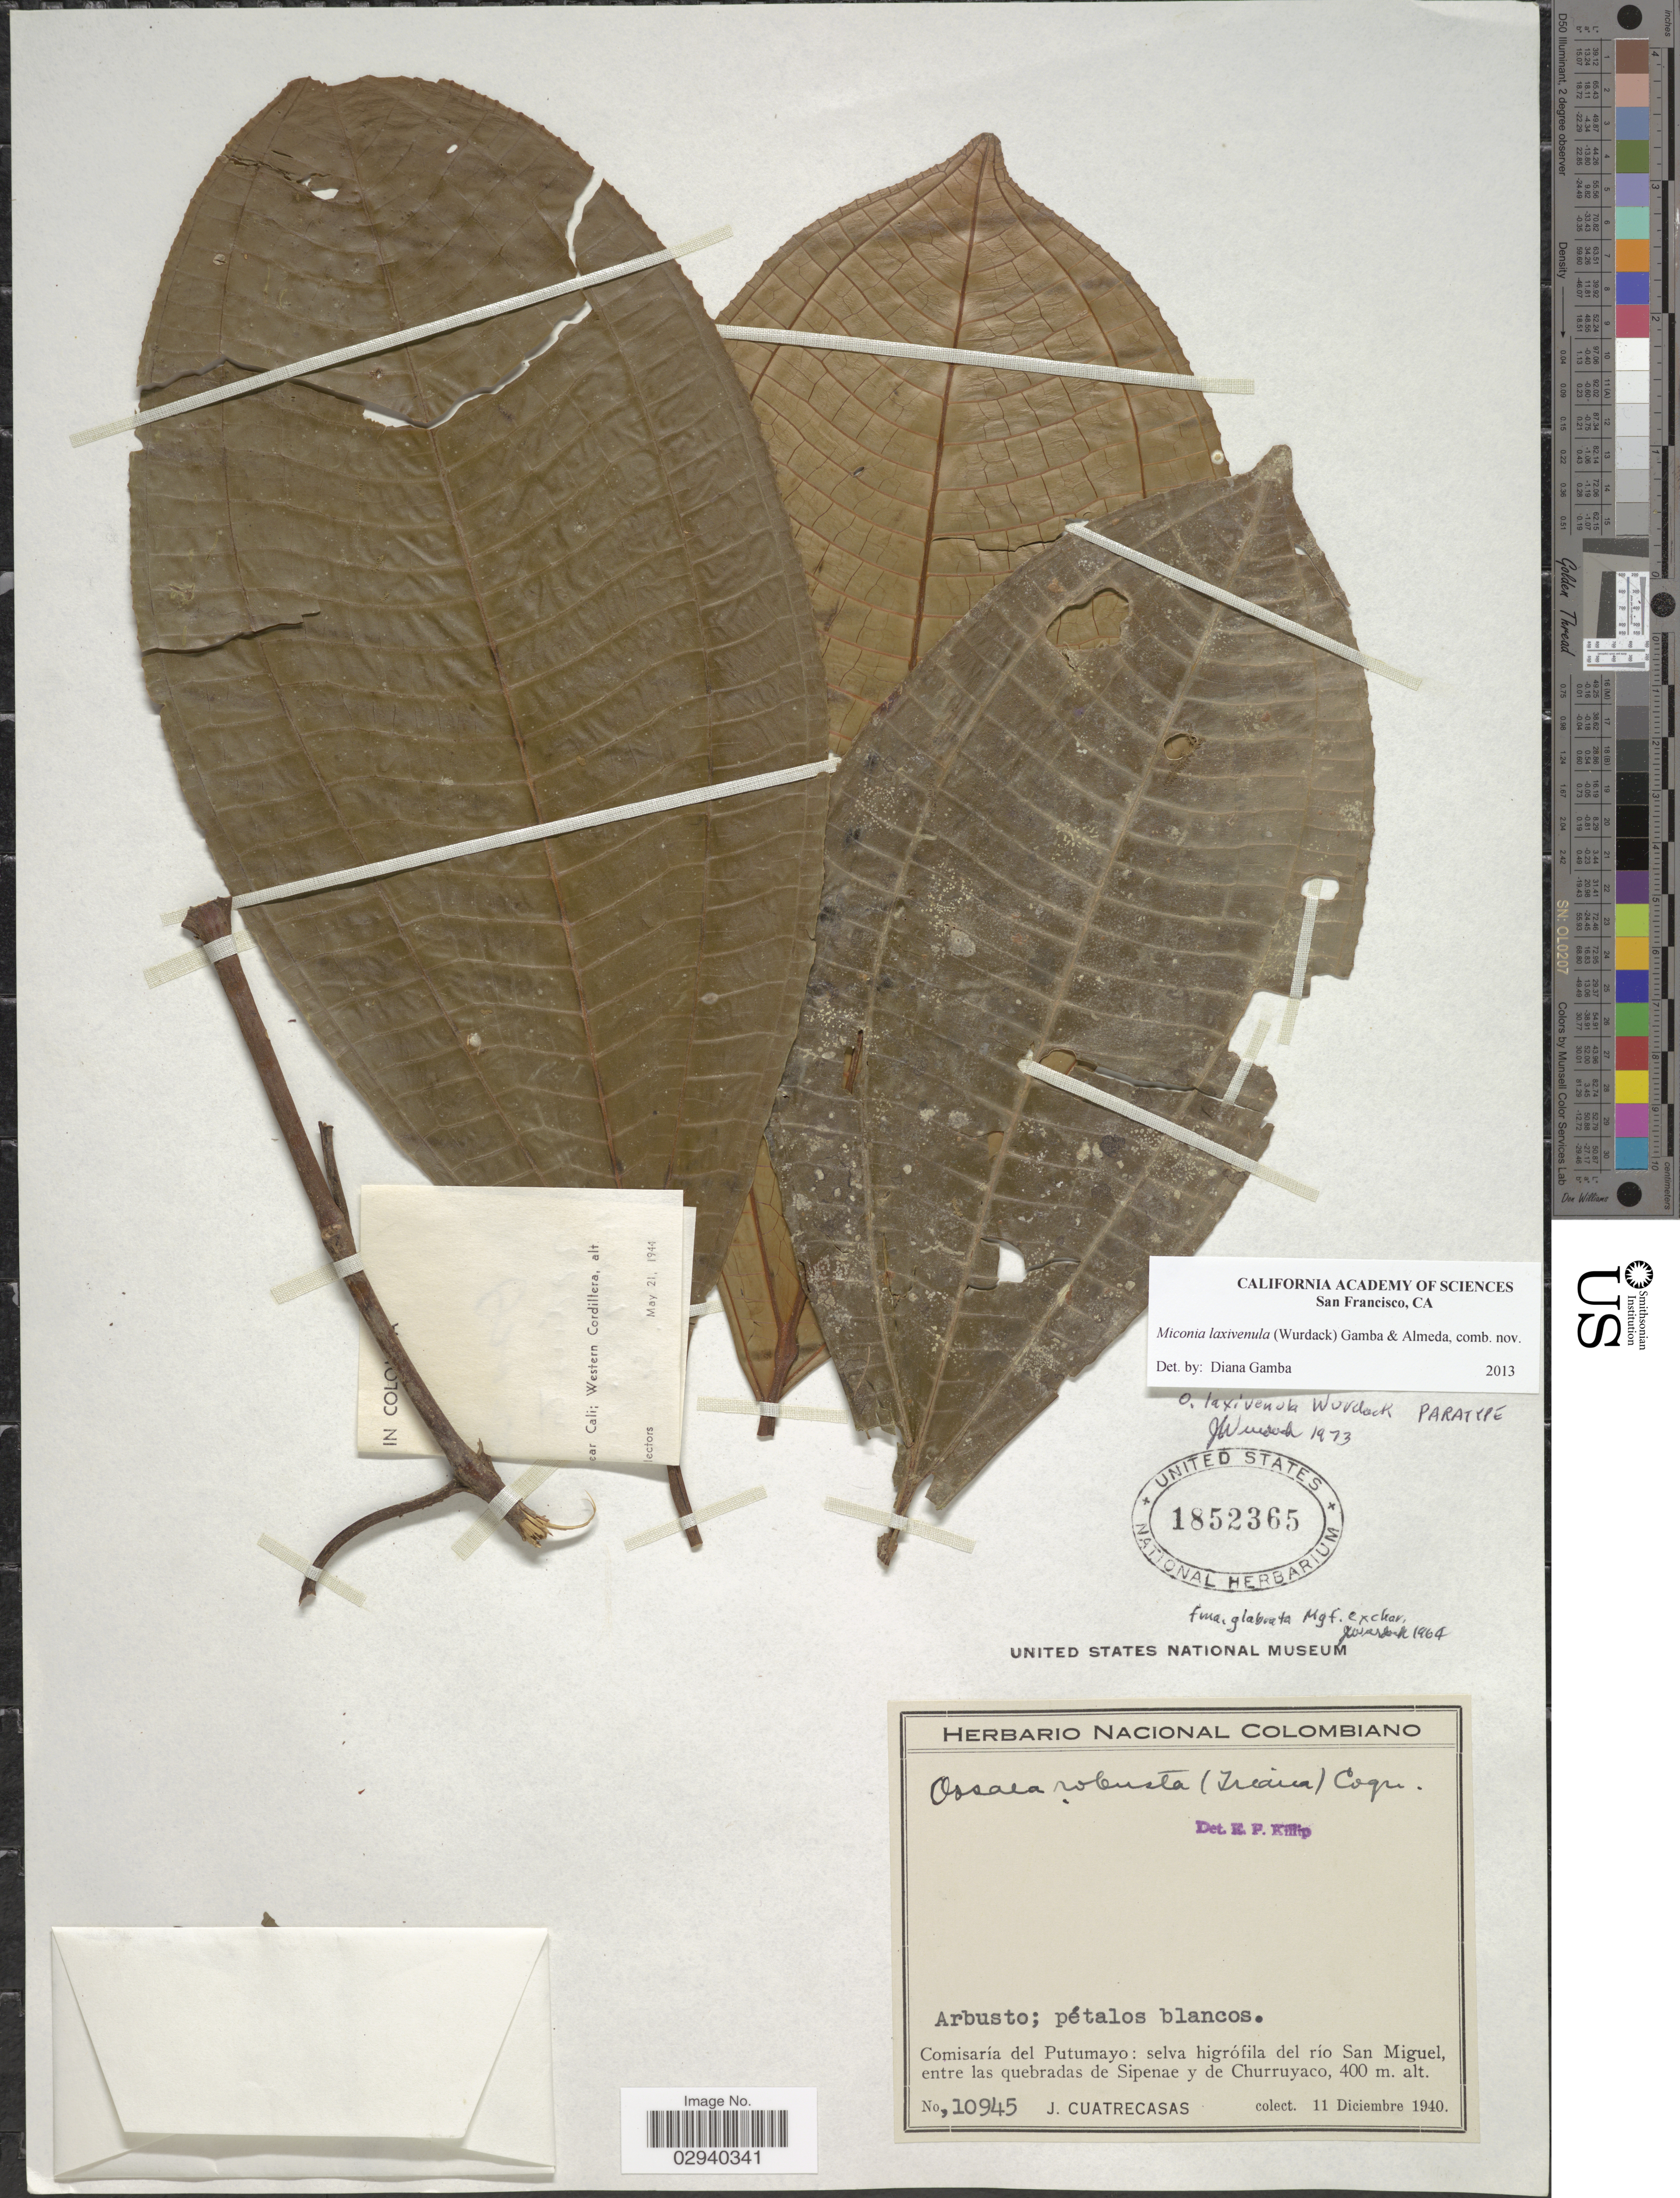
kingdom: Plantae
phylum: Tracheophyta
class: Magnoliopsida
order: Myrtales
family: Melastomataceae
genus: Miconia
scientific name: Miconia laxivenula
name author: (Wurdack) Gamba & Almeda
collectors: J. Cuatrecasas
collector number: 10945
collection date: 1940-12-11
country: Colombia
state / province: Putumayo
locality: Comisaría del Putumayo: selva higrófila del río San Miguel, entre las quebradas de Sipenae y de Churruyaco.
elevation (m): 400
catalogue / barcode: US 1852365